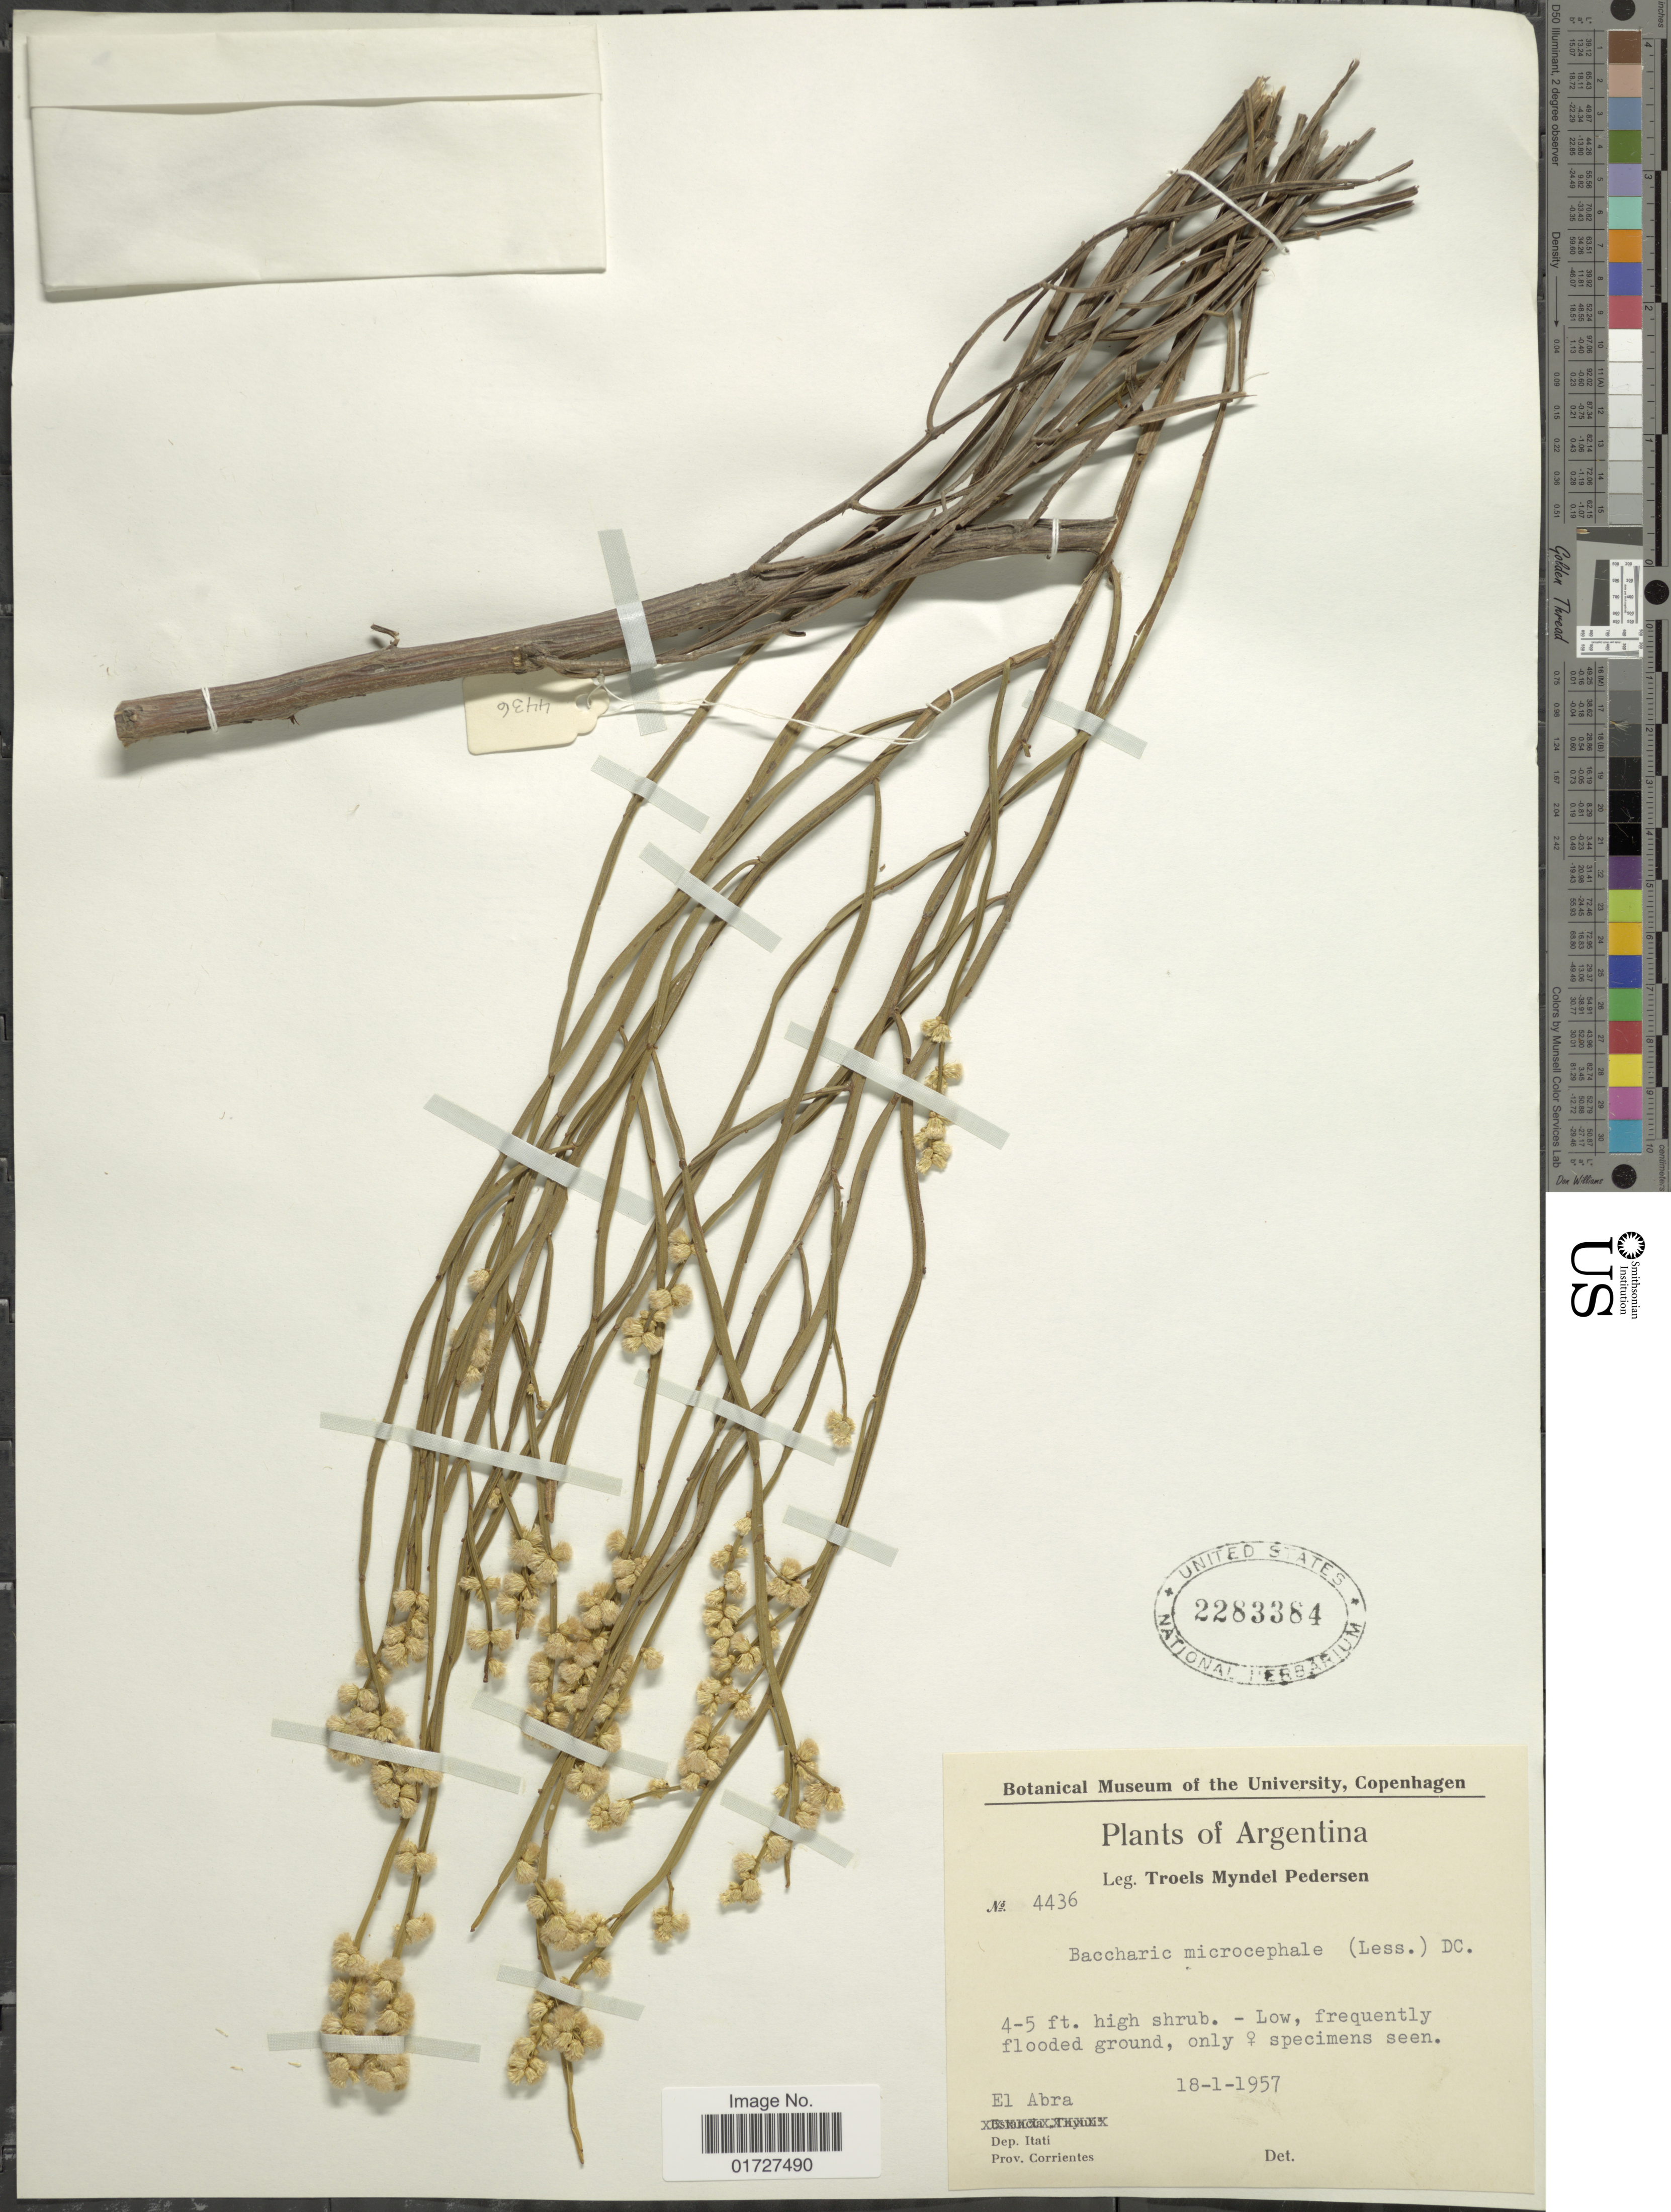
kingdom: Plantae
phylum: Tracheophyta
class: Magnoliopsida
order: Asterales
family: Asteraceae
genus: Baccharis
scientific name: Baccharis microcephala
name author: (Less.) DC.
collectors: T. Pederson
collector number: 4436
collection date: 1957-01-18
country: Argentina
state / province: Corrientes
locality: El Abra, Dep. Itali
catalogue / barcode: US 2283384